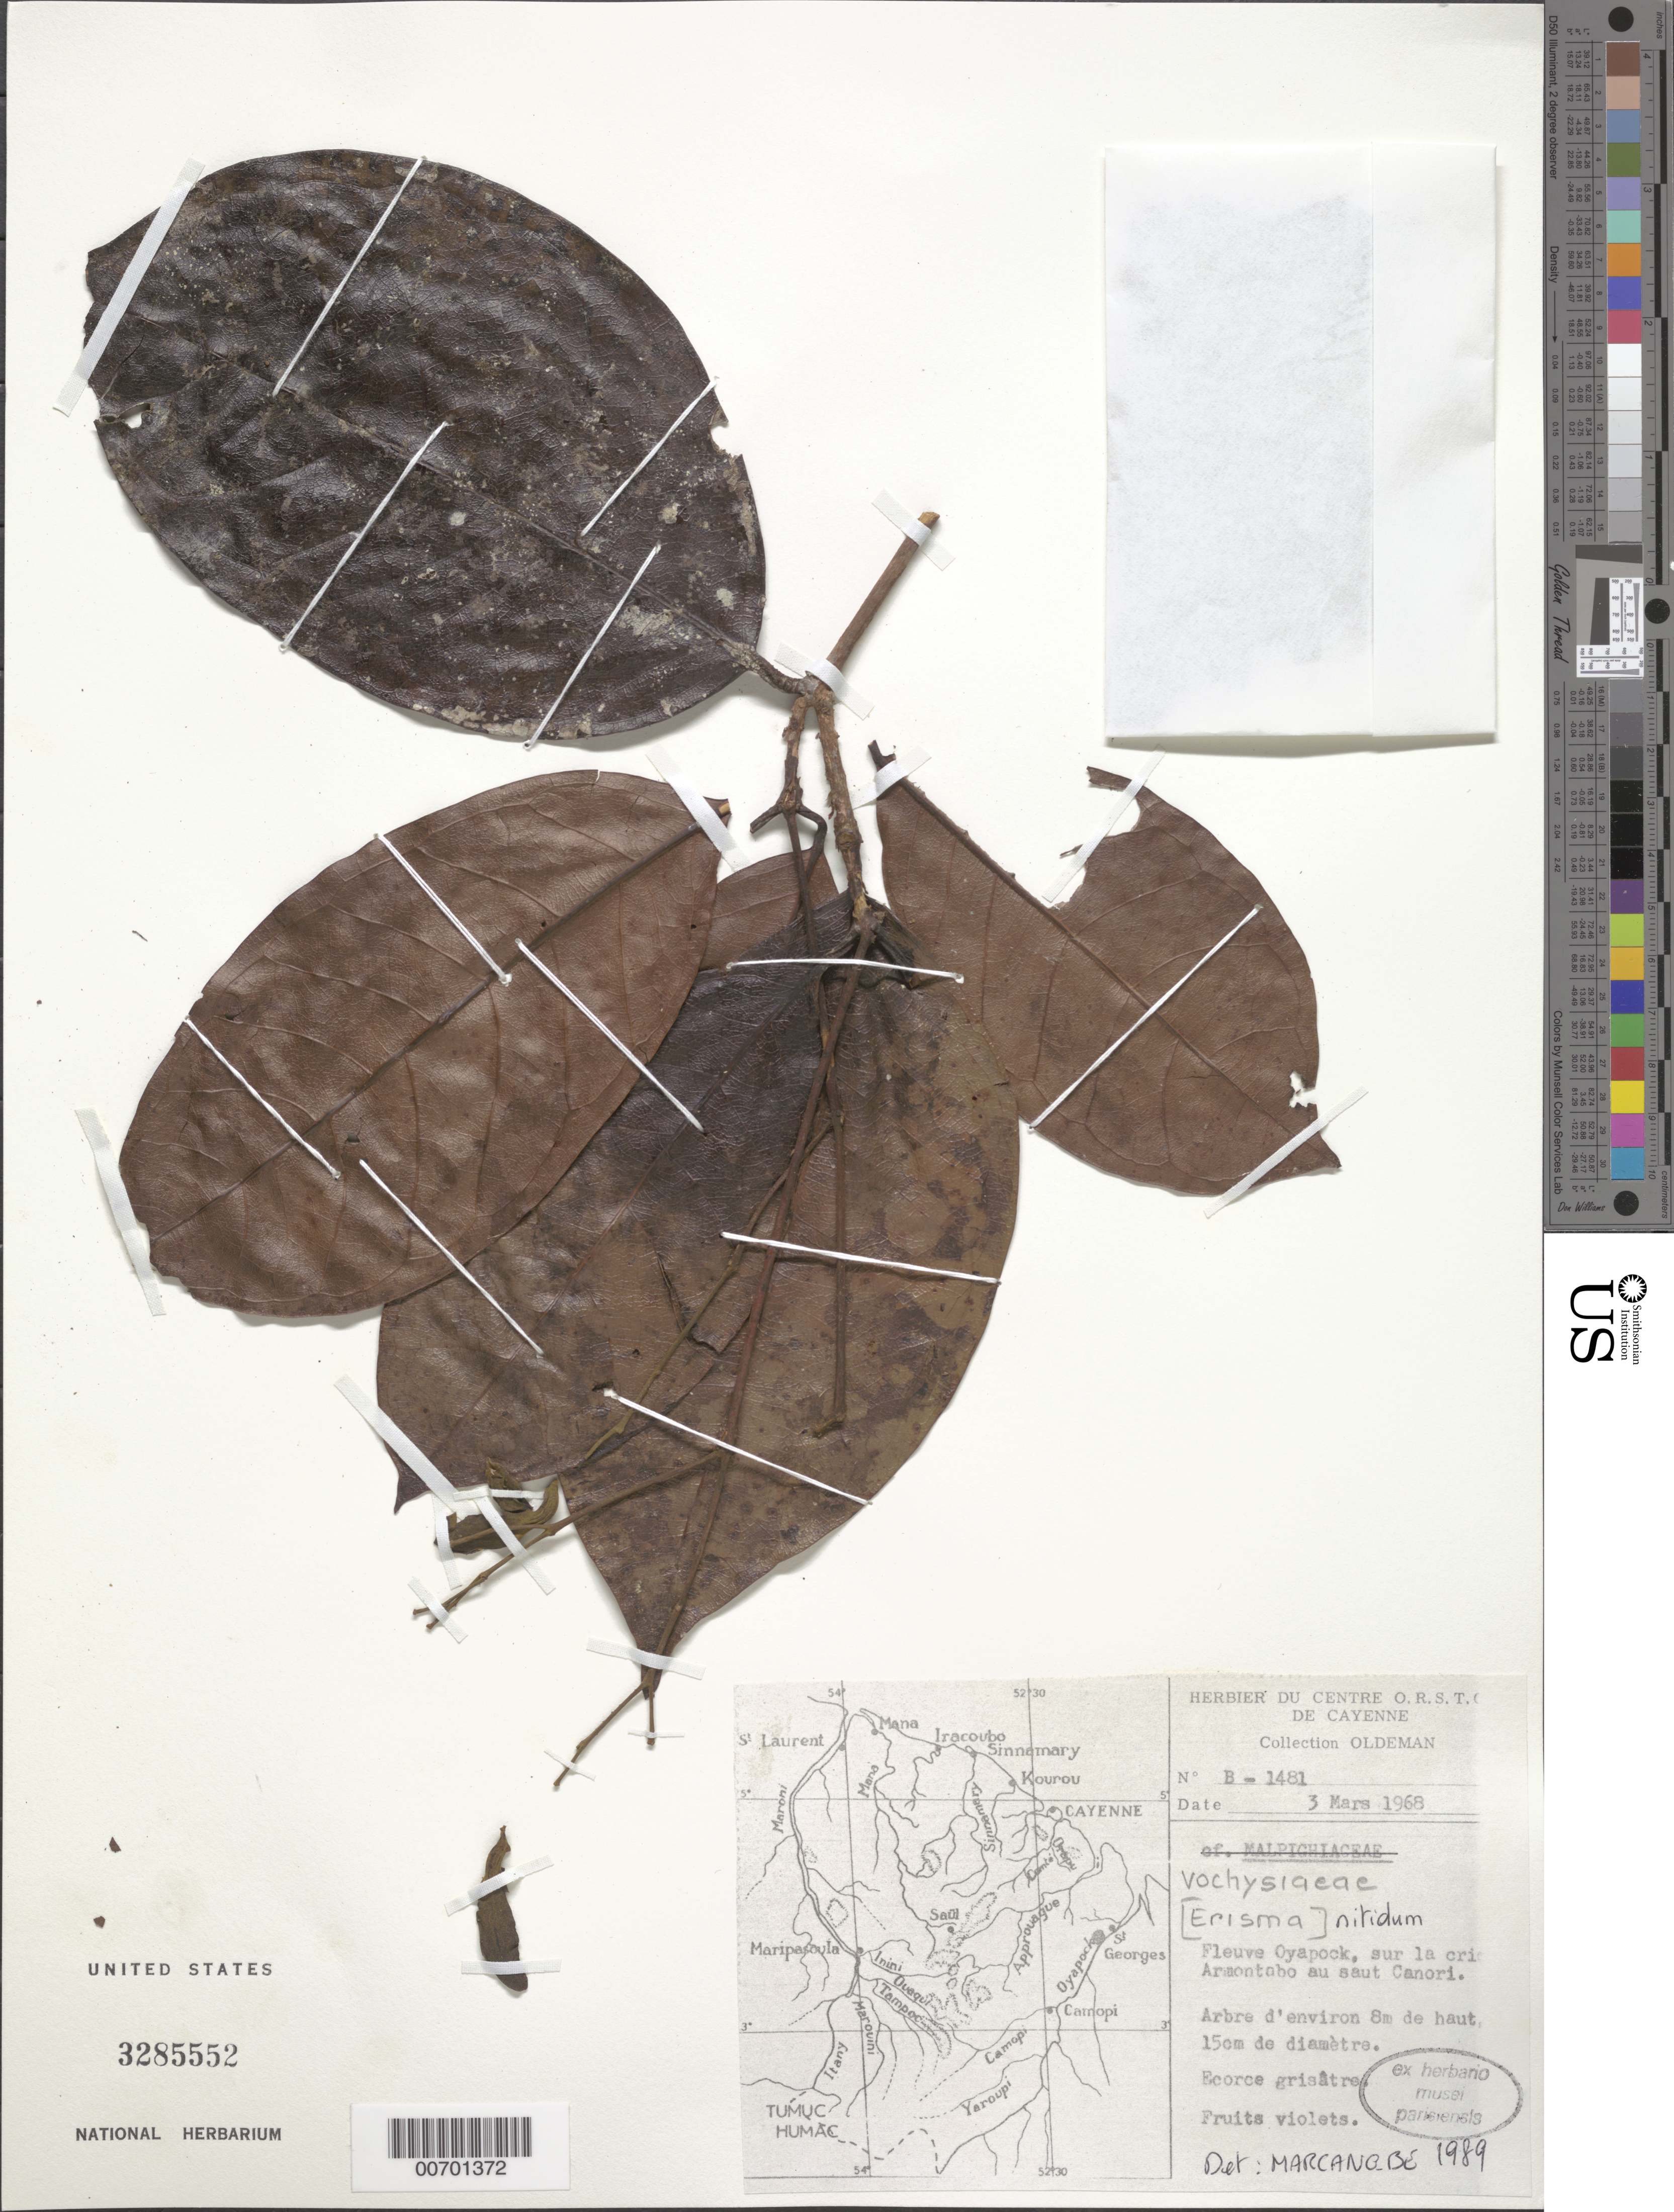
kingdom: Plantae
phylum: Tracheophyta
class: Magnoliopsida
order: Myrtales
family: Vochysiaceae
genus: Erisma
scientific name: Erisma nitidum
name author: DC.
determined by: Marcano-Berti, L.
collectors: R. Oldeman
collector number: B 1481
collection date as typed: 3-Mar-68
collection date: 1968-03-03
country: French Guiana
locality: Fleuve Oyapock, sur la crique Armontabo au saut Cañori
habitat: Along creek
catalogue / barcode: US 3285552